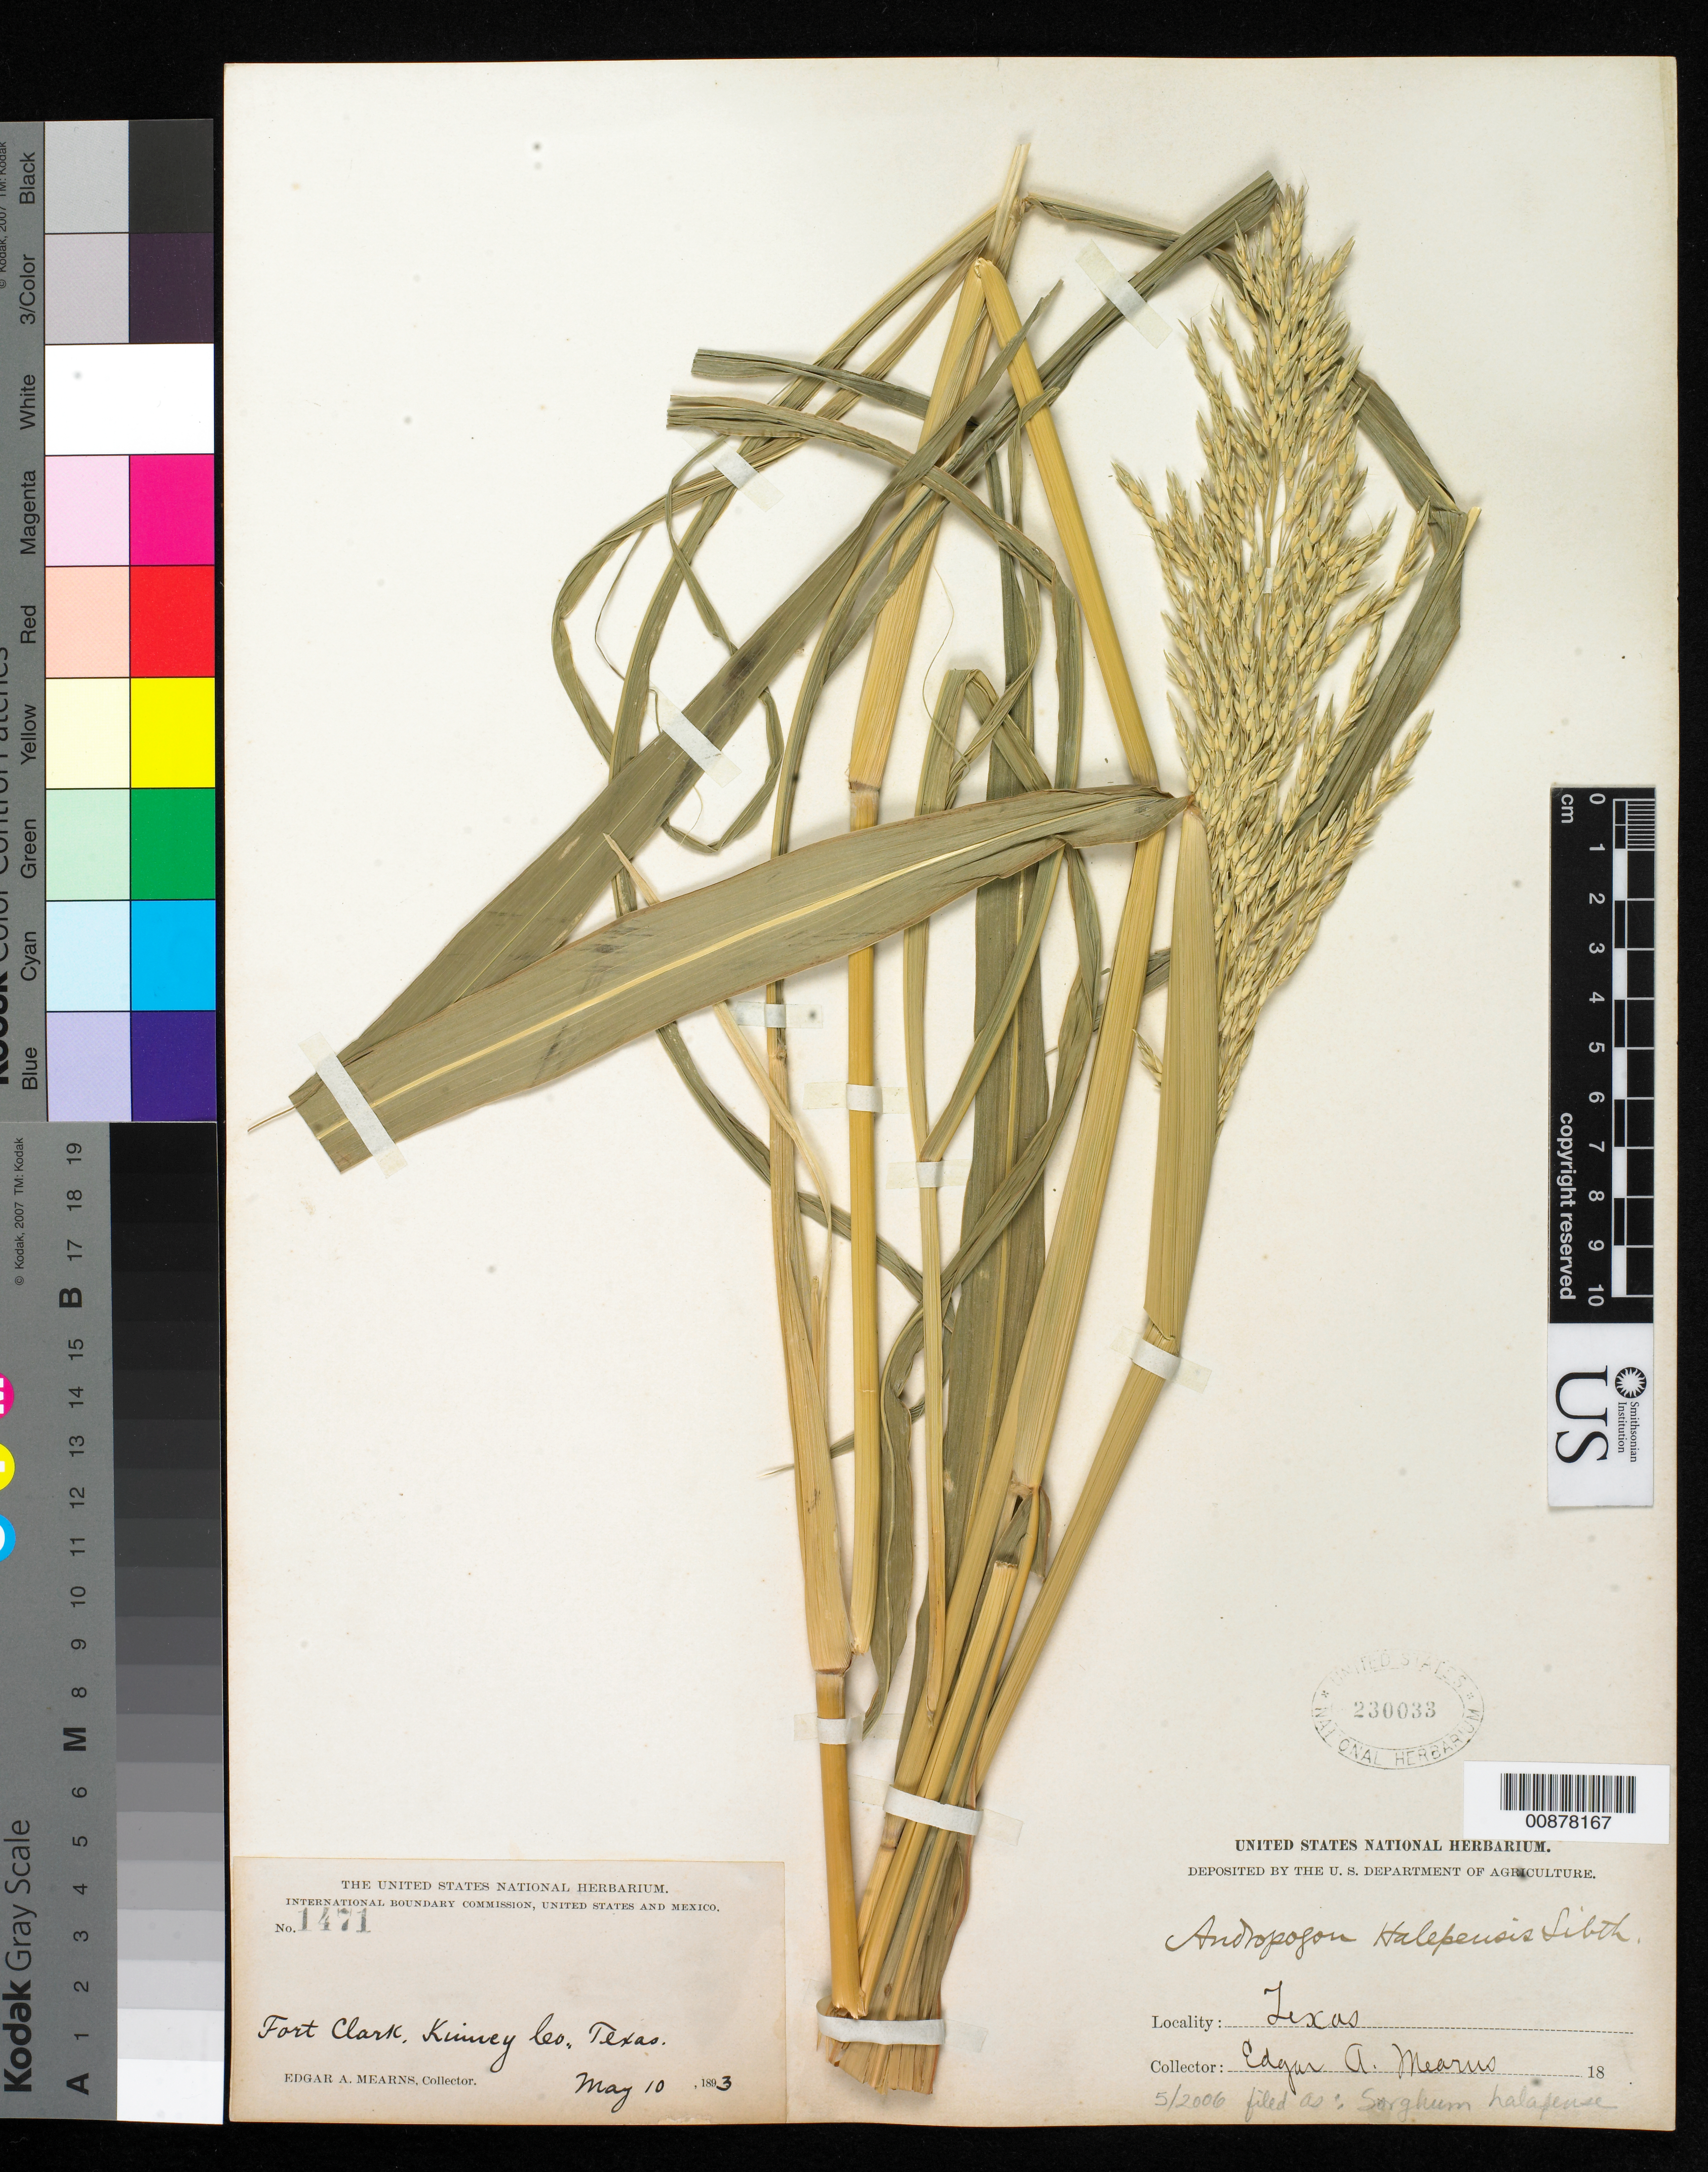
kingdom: Plantae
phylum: Tracheophyta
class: Liliopsida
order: Poales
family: Poaceae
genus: Sorghum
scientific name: Sorghum halepense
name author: (L.) Pers.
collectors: E. A. Mearns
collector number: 1471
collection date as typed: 10 May 1893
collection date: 1893-05-10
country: United States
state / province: Texas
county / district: Kinney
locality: Fort Clark, Kinney County, Texas.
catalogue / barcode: US 230033